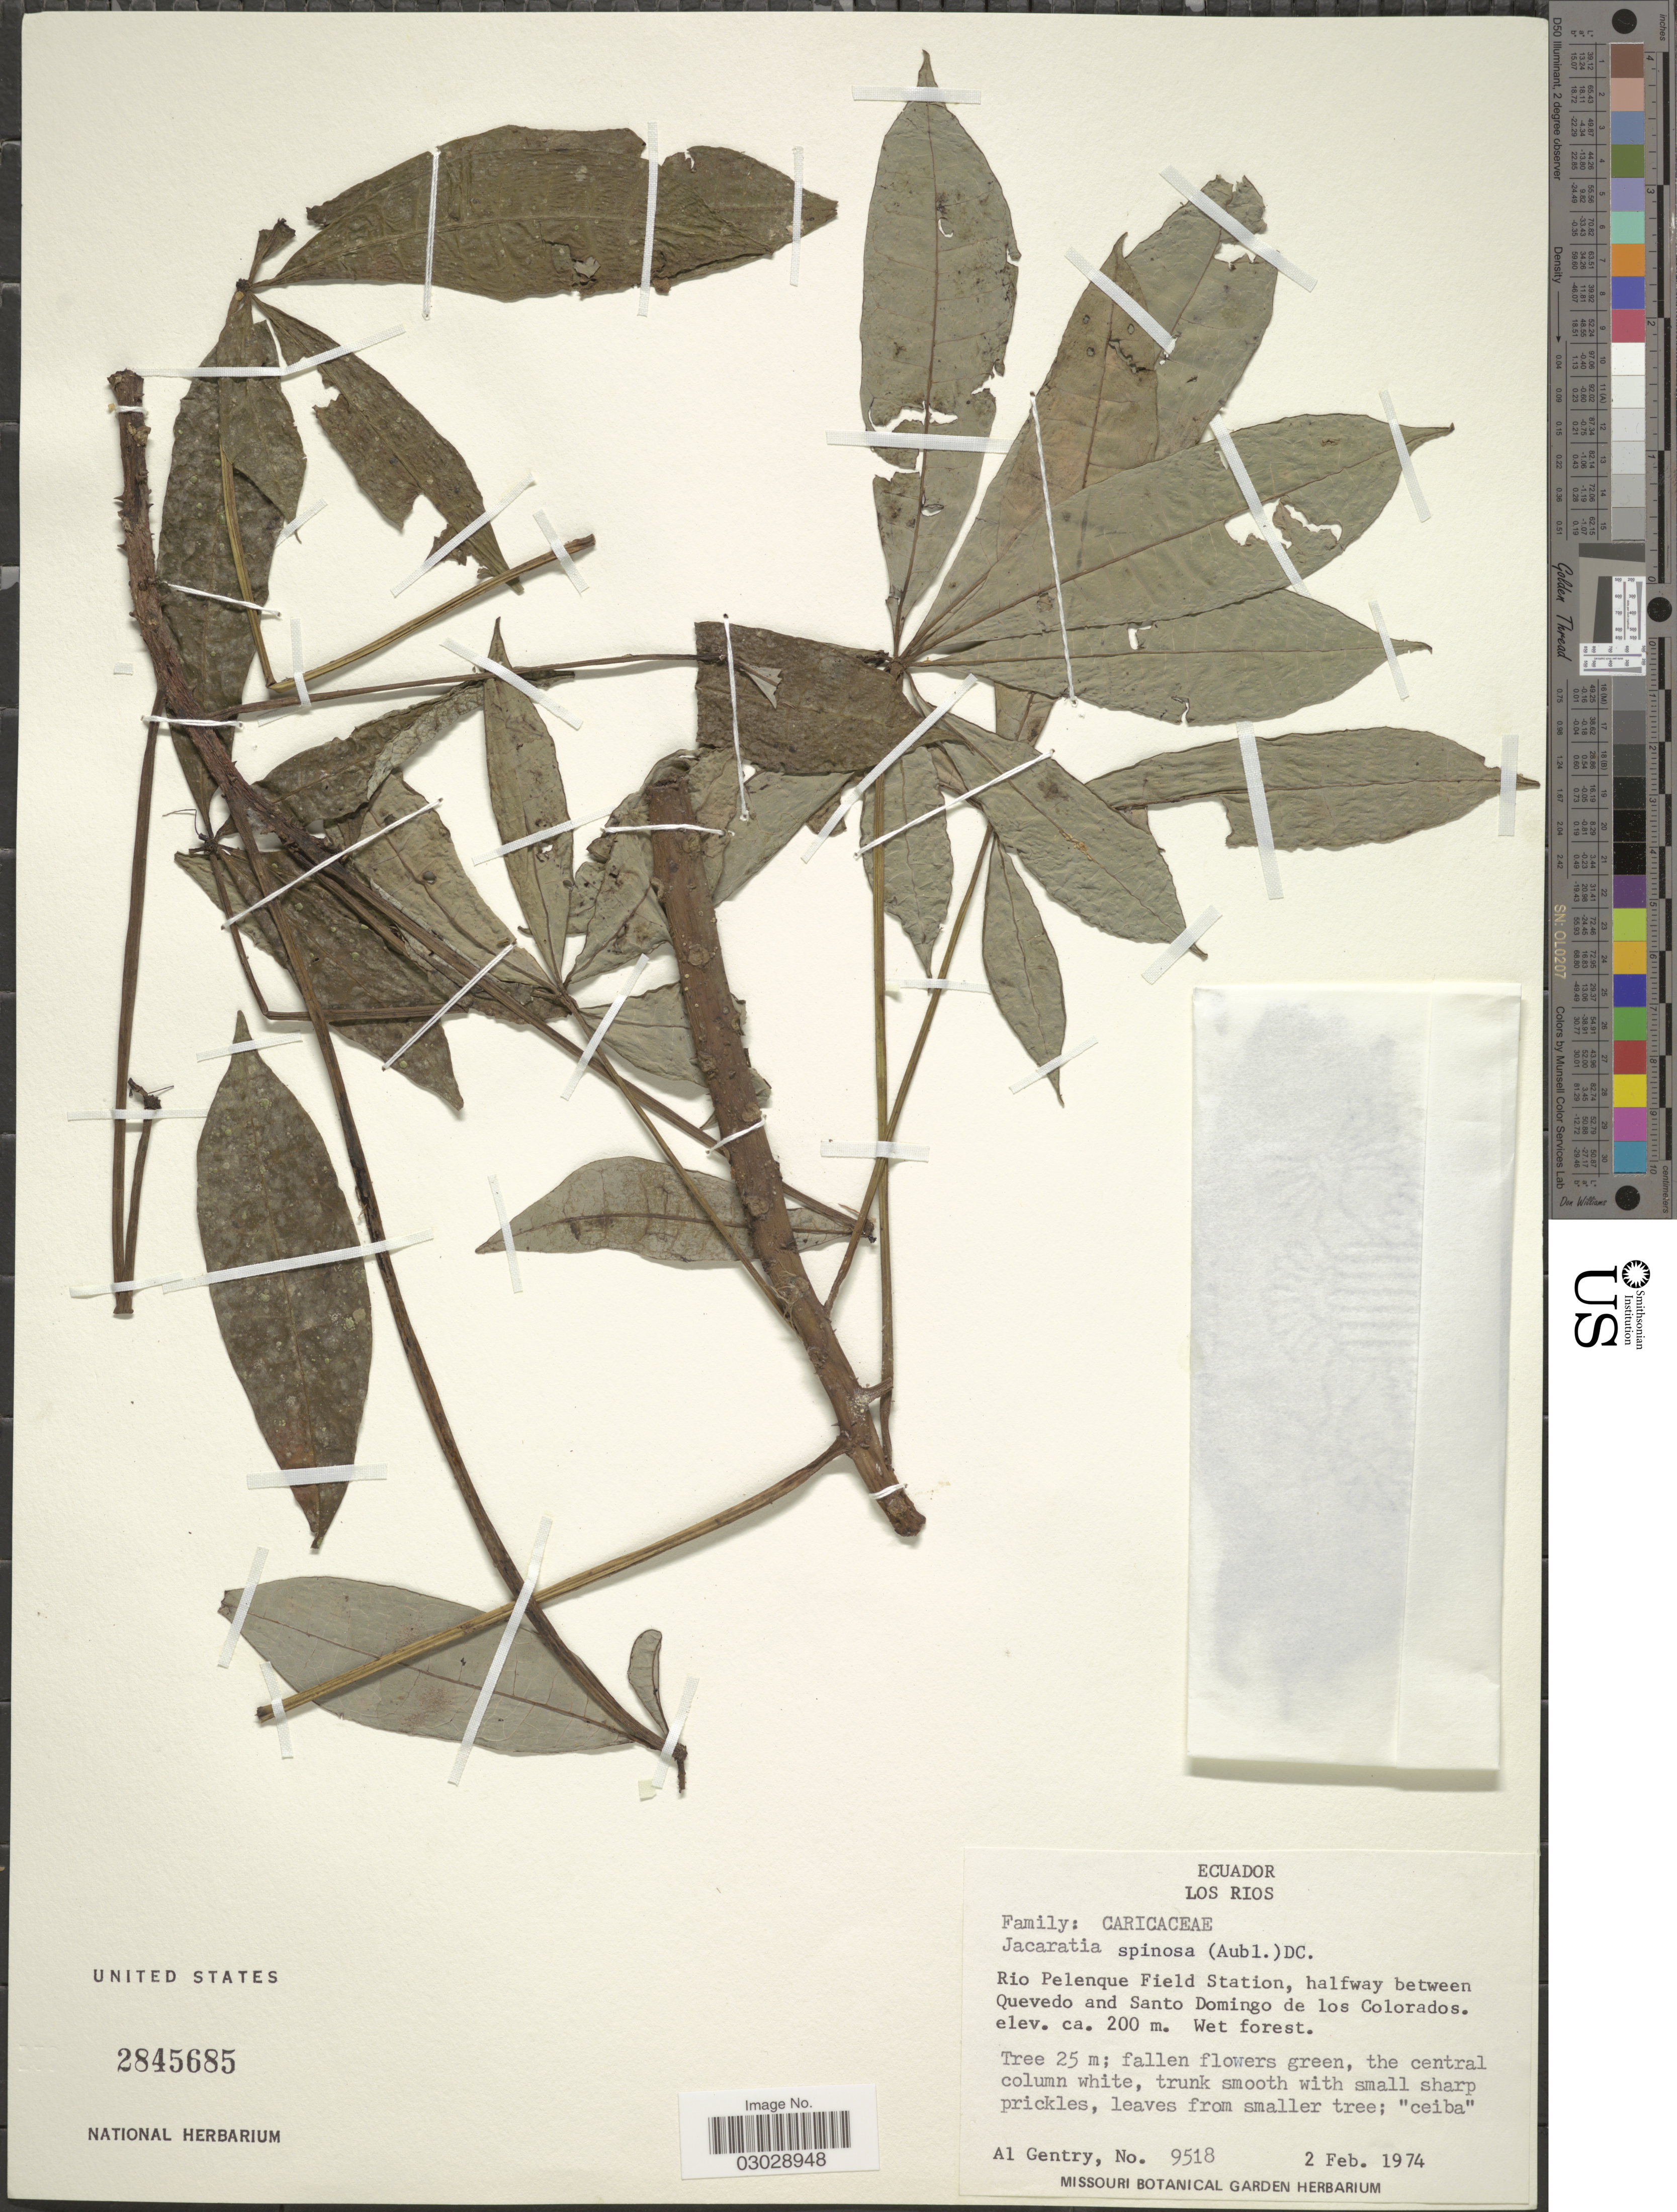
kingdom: Plantae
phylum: Tracheophyta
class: Magnoliopsida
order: Brassicales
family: Caricaceae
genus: Jacaratia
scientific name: Jacaratia spinosa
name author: (Aubl.) A. DC.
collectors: A. H. Gentry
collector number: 9518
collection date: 1974-02-02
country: Ecuador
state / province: Los Ríos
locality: Rio Palenque Field Station, halfway between Quevedo and Santo Domingo de los Colorados.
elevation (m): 200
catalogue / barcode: US 2845685